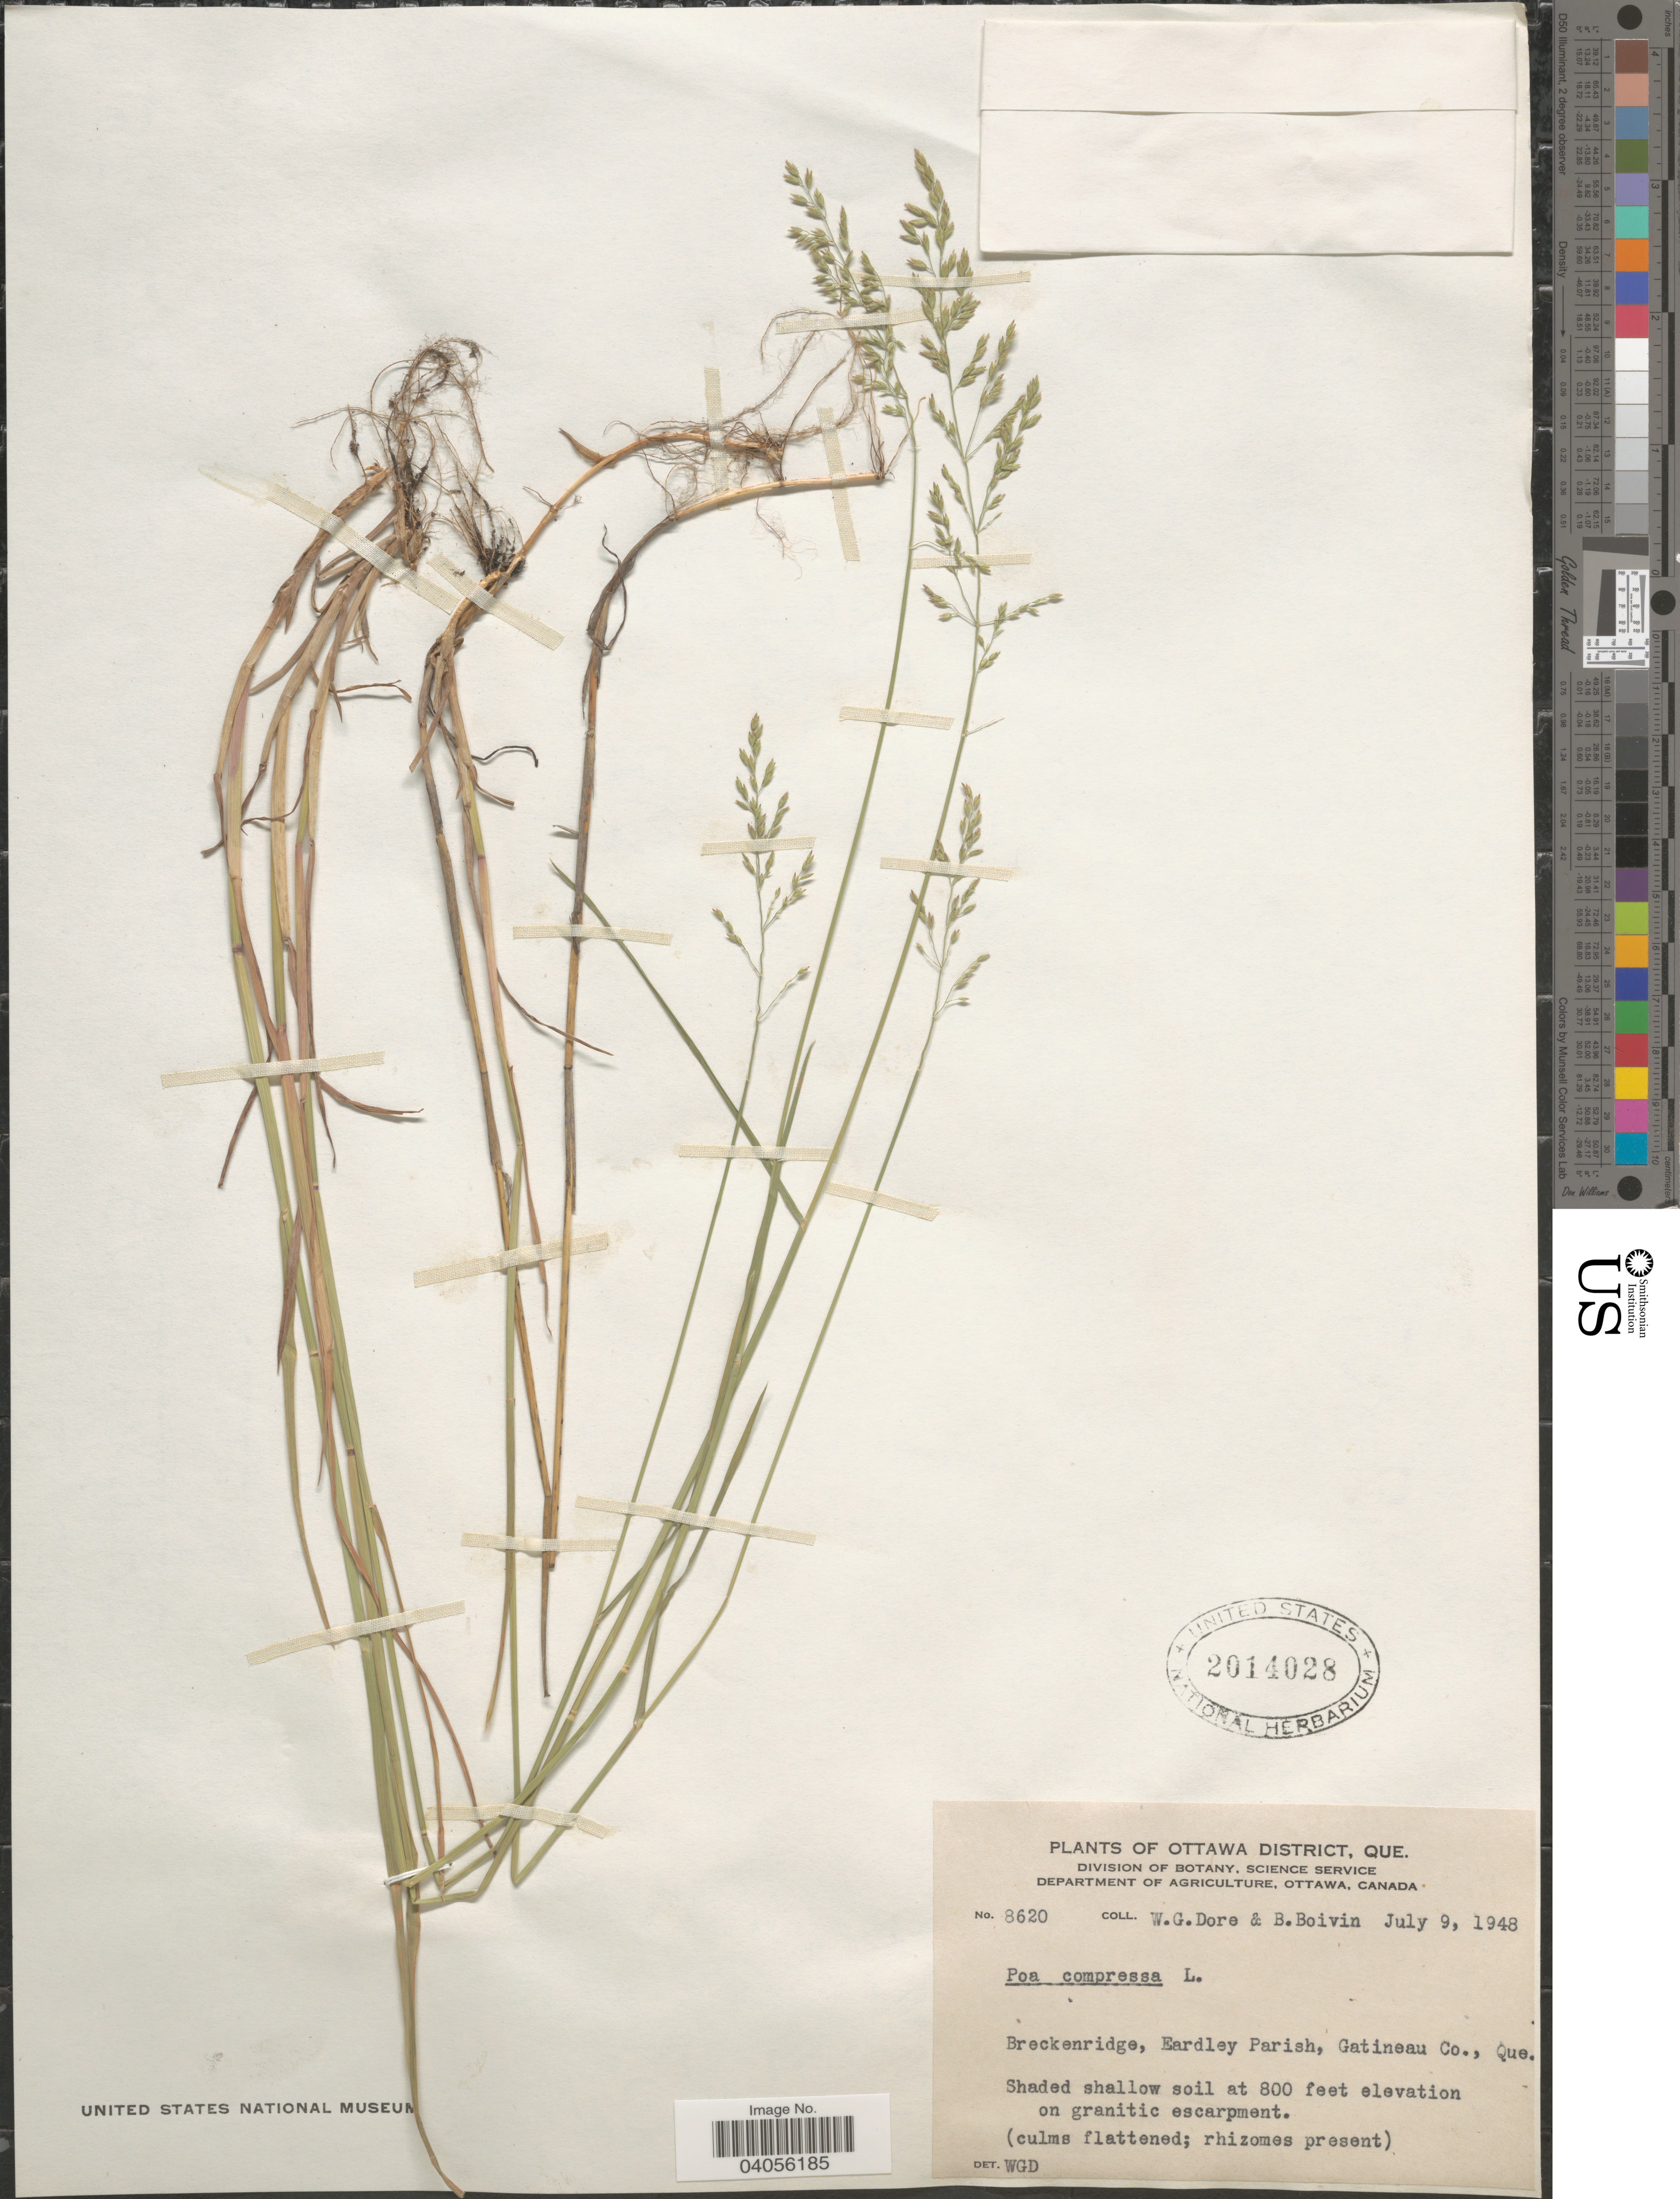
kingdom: Plantae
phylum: Tracheophyta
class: Liliopsida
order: Poales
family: Poaceae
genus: Poa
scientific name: Poa compressa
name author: L.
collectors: W. Dore & J. R. B. Boivin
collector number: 8620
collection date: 1948-07-09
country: Canada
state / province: Quebec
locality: Ottawa District. Breckenridge, Eardley Parish, Gatineau Co.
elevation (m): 244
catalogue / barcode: US 2014028